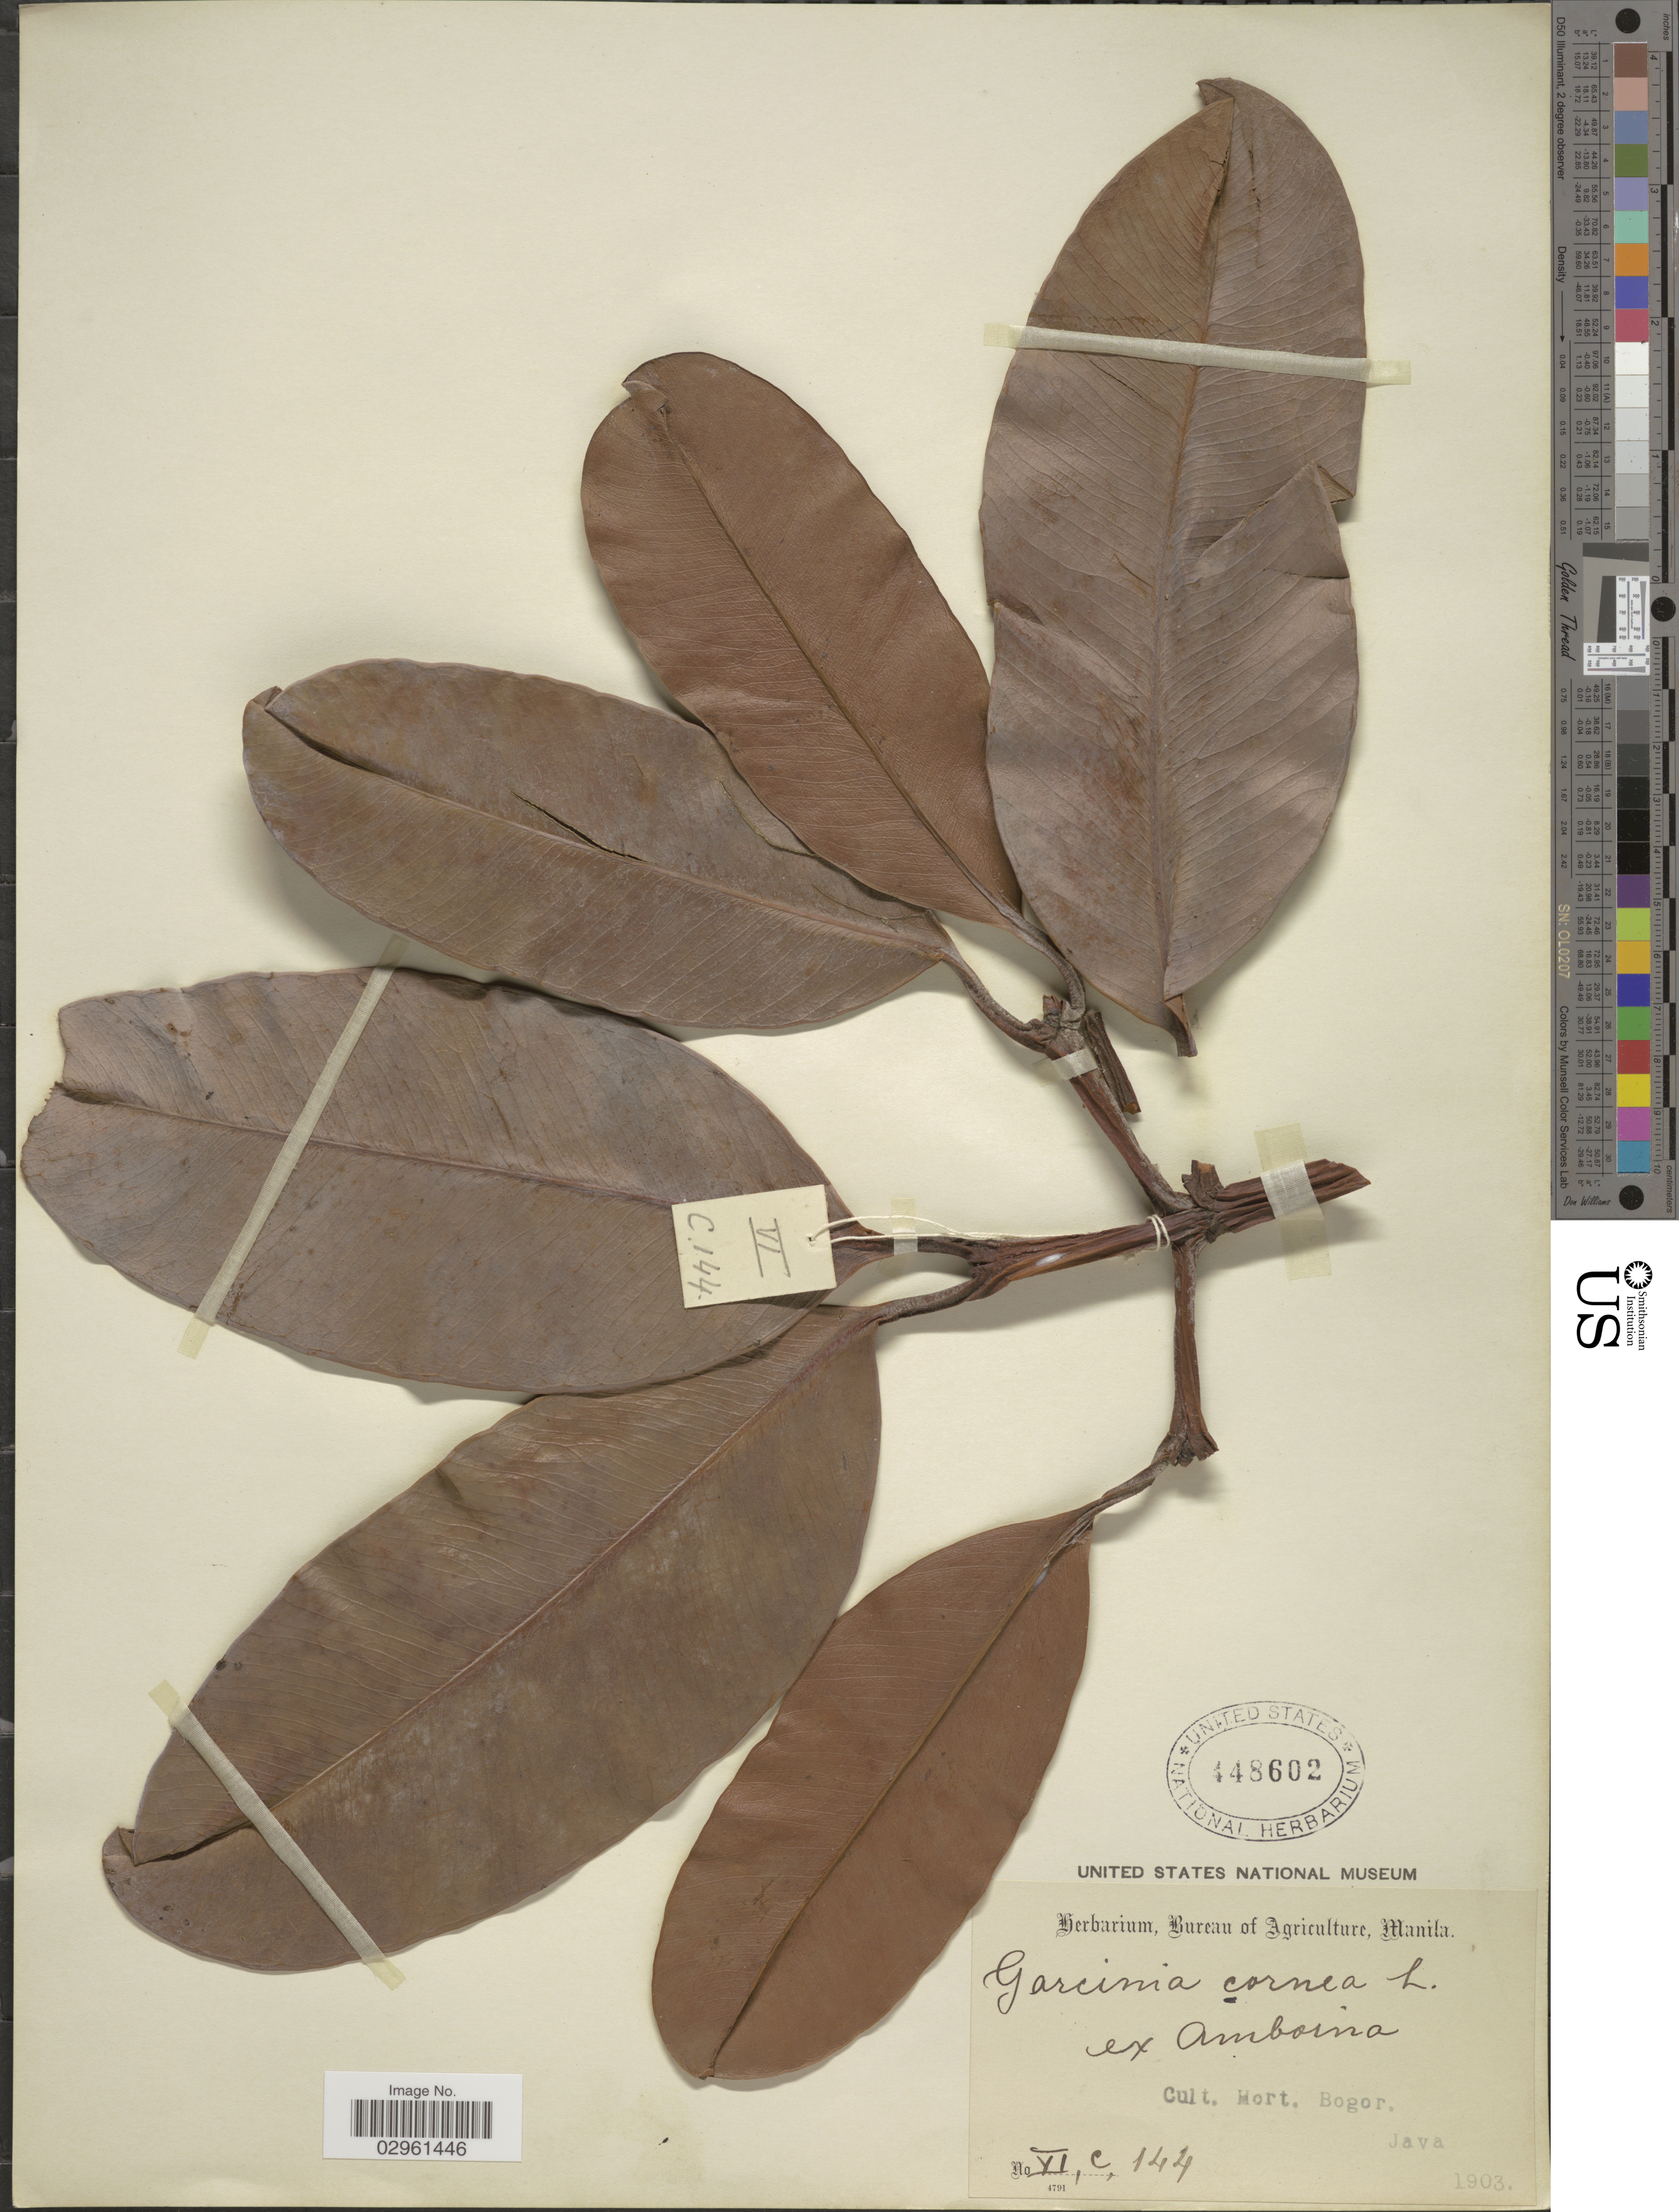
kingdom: Plantae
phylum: Tracheophyta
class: Magnoliopsida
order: Malpighiales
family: Clusiaceae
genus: Garcinia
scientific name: Garcinia cornea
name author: L.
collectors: Ex herb. Bureau of Agriculture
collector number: VI,C,144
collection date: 1903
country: Indonesia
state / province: Java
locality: Ex Amboina, Cult. Hort. Bogor.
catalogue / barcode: US 448602